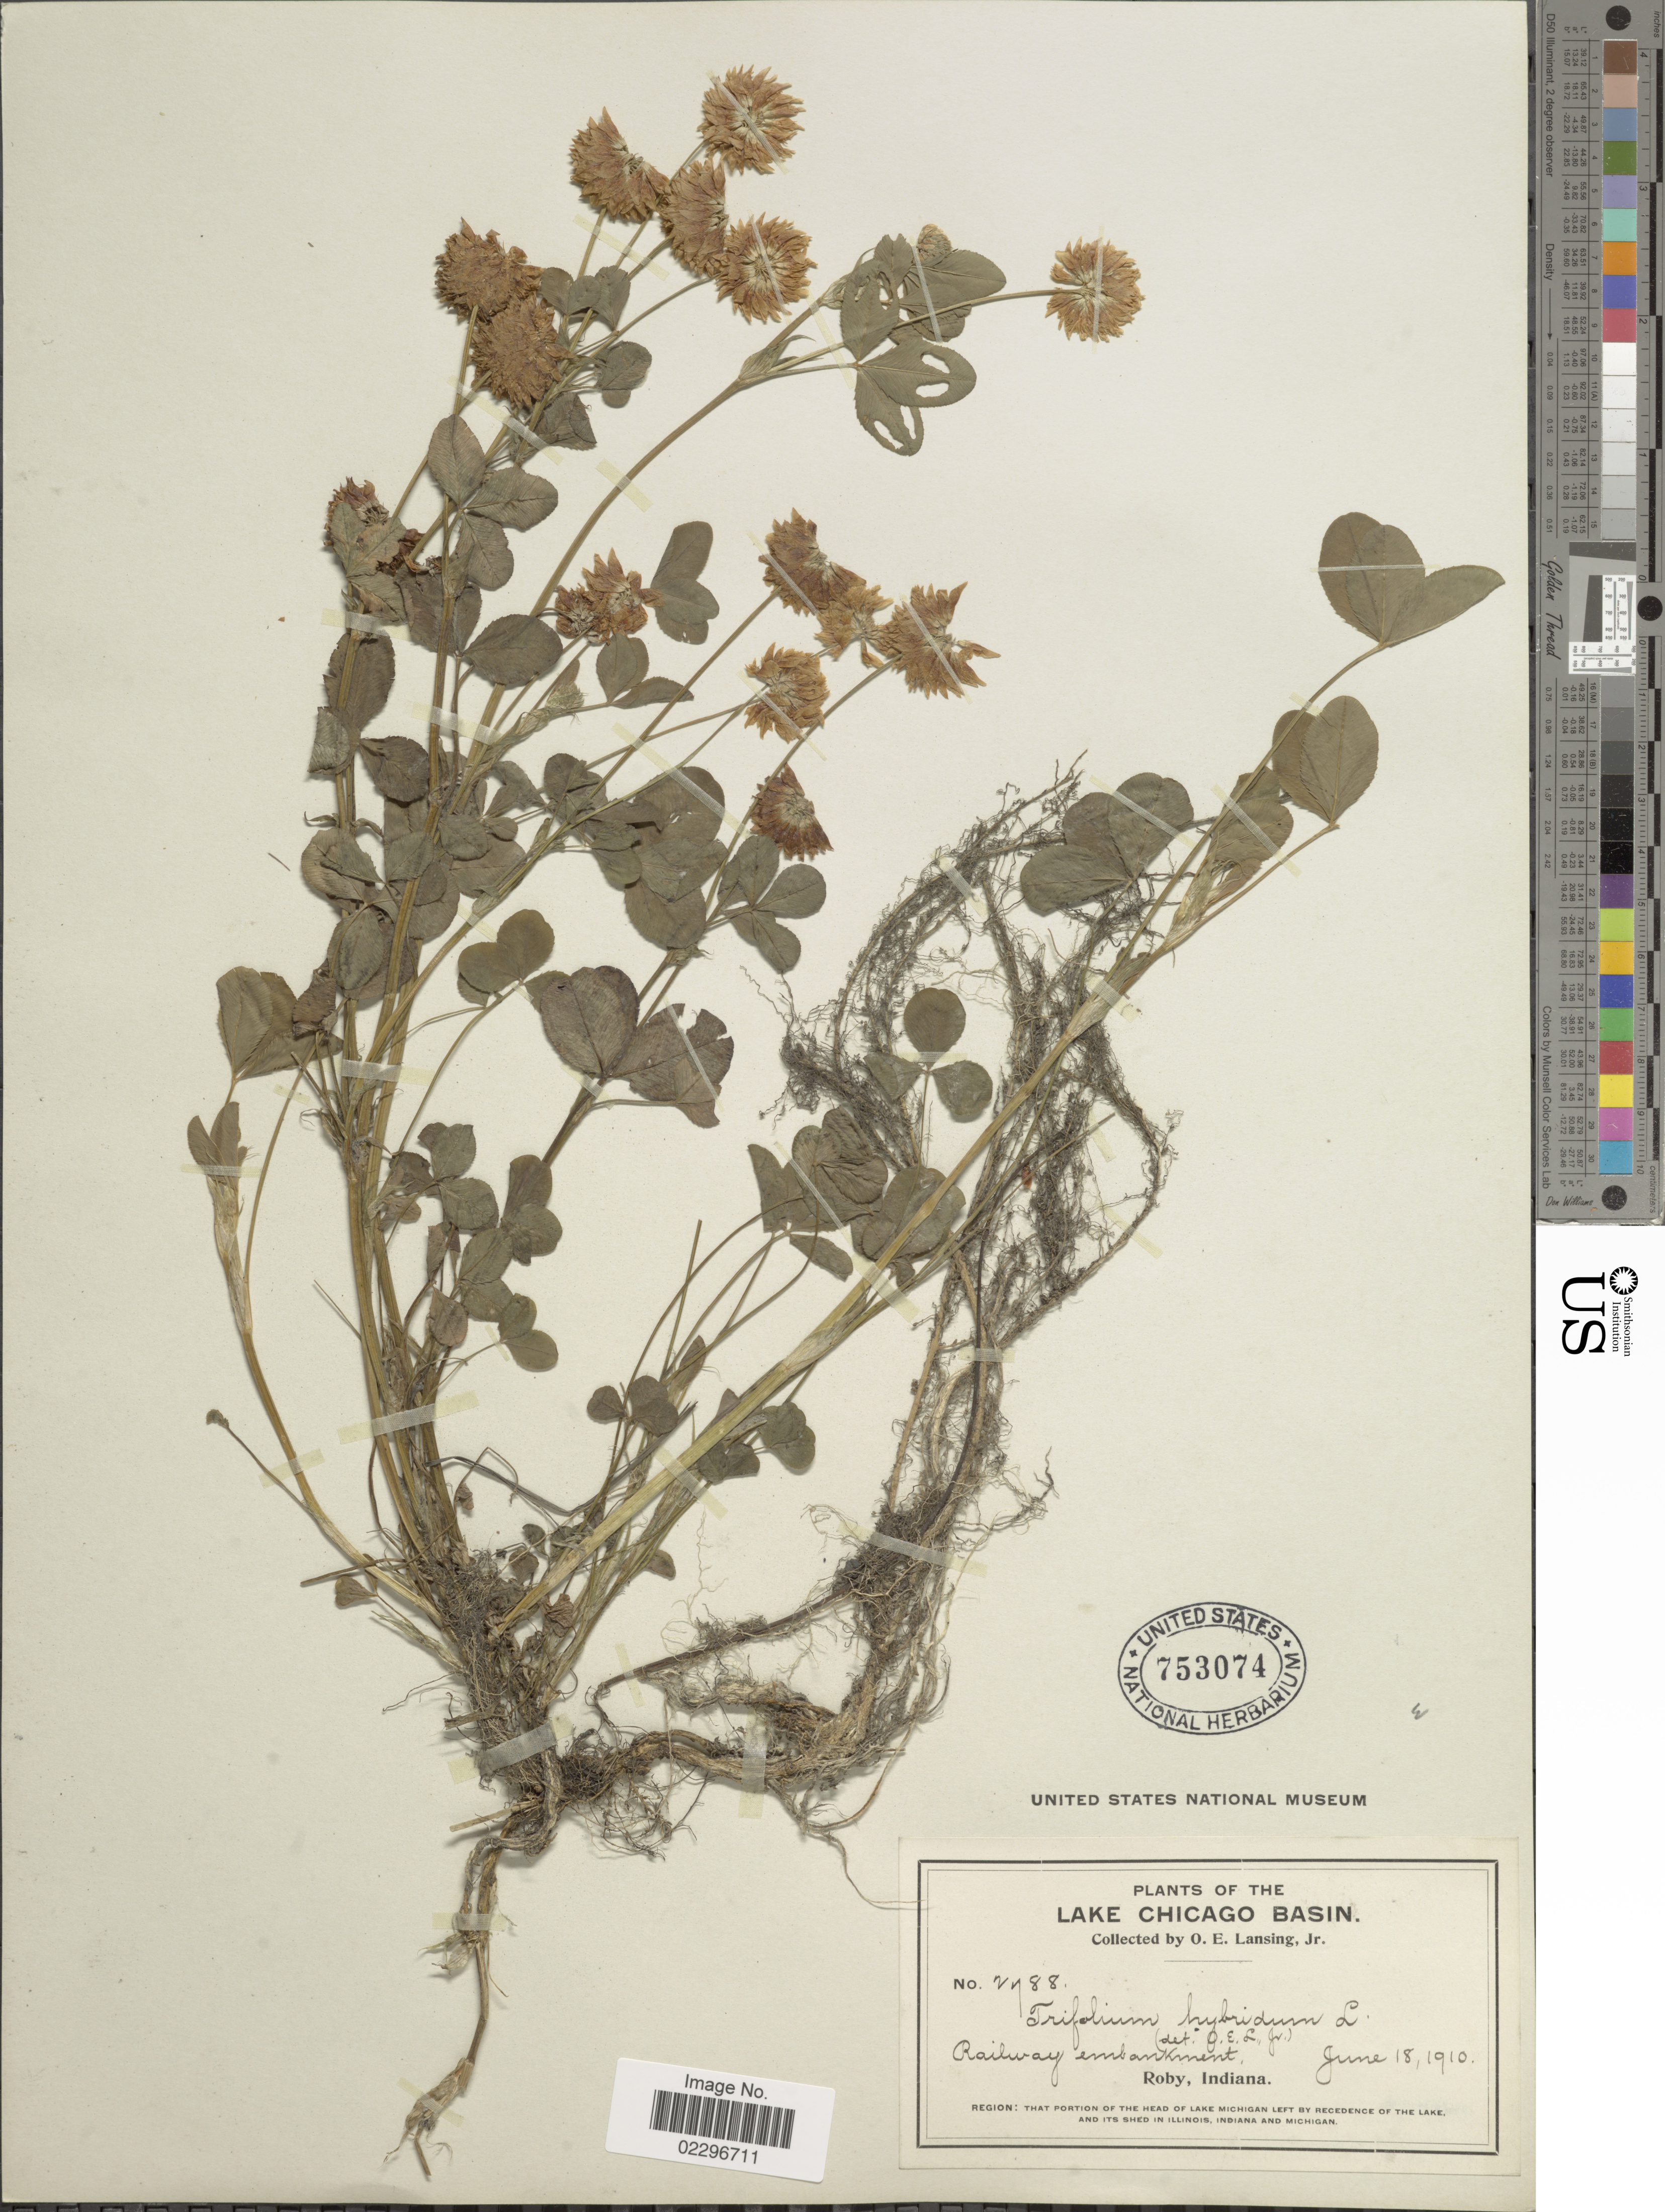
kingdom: Plantae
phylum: Tracheophyta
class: Magnoliopsida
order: Fabales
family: Fabaceae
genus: Trifolium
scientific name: Trifolium hybridum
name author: L.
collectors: O. Lansing Jr.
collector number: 2788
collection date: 1910-06-18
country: United States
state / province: Indiana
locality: Lake Chicago Basin. Railway embankment. Roby.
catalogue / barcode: US 753074